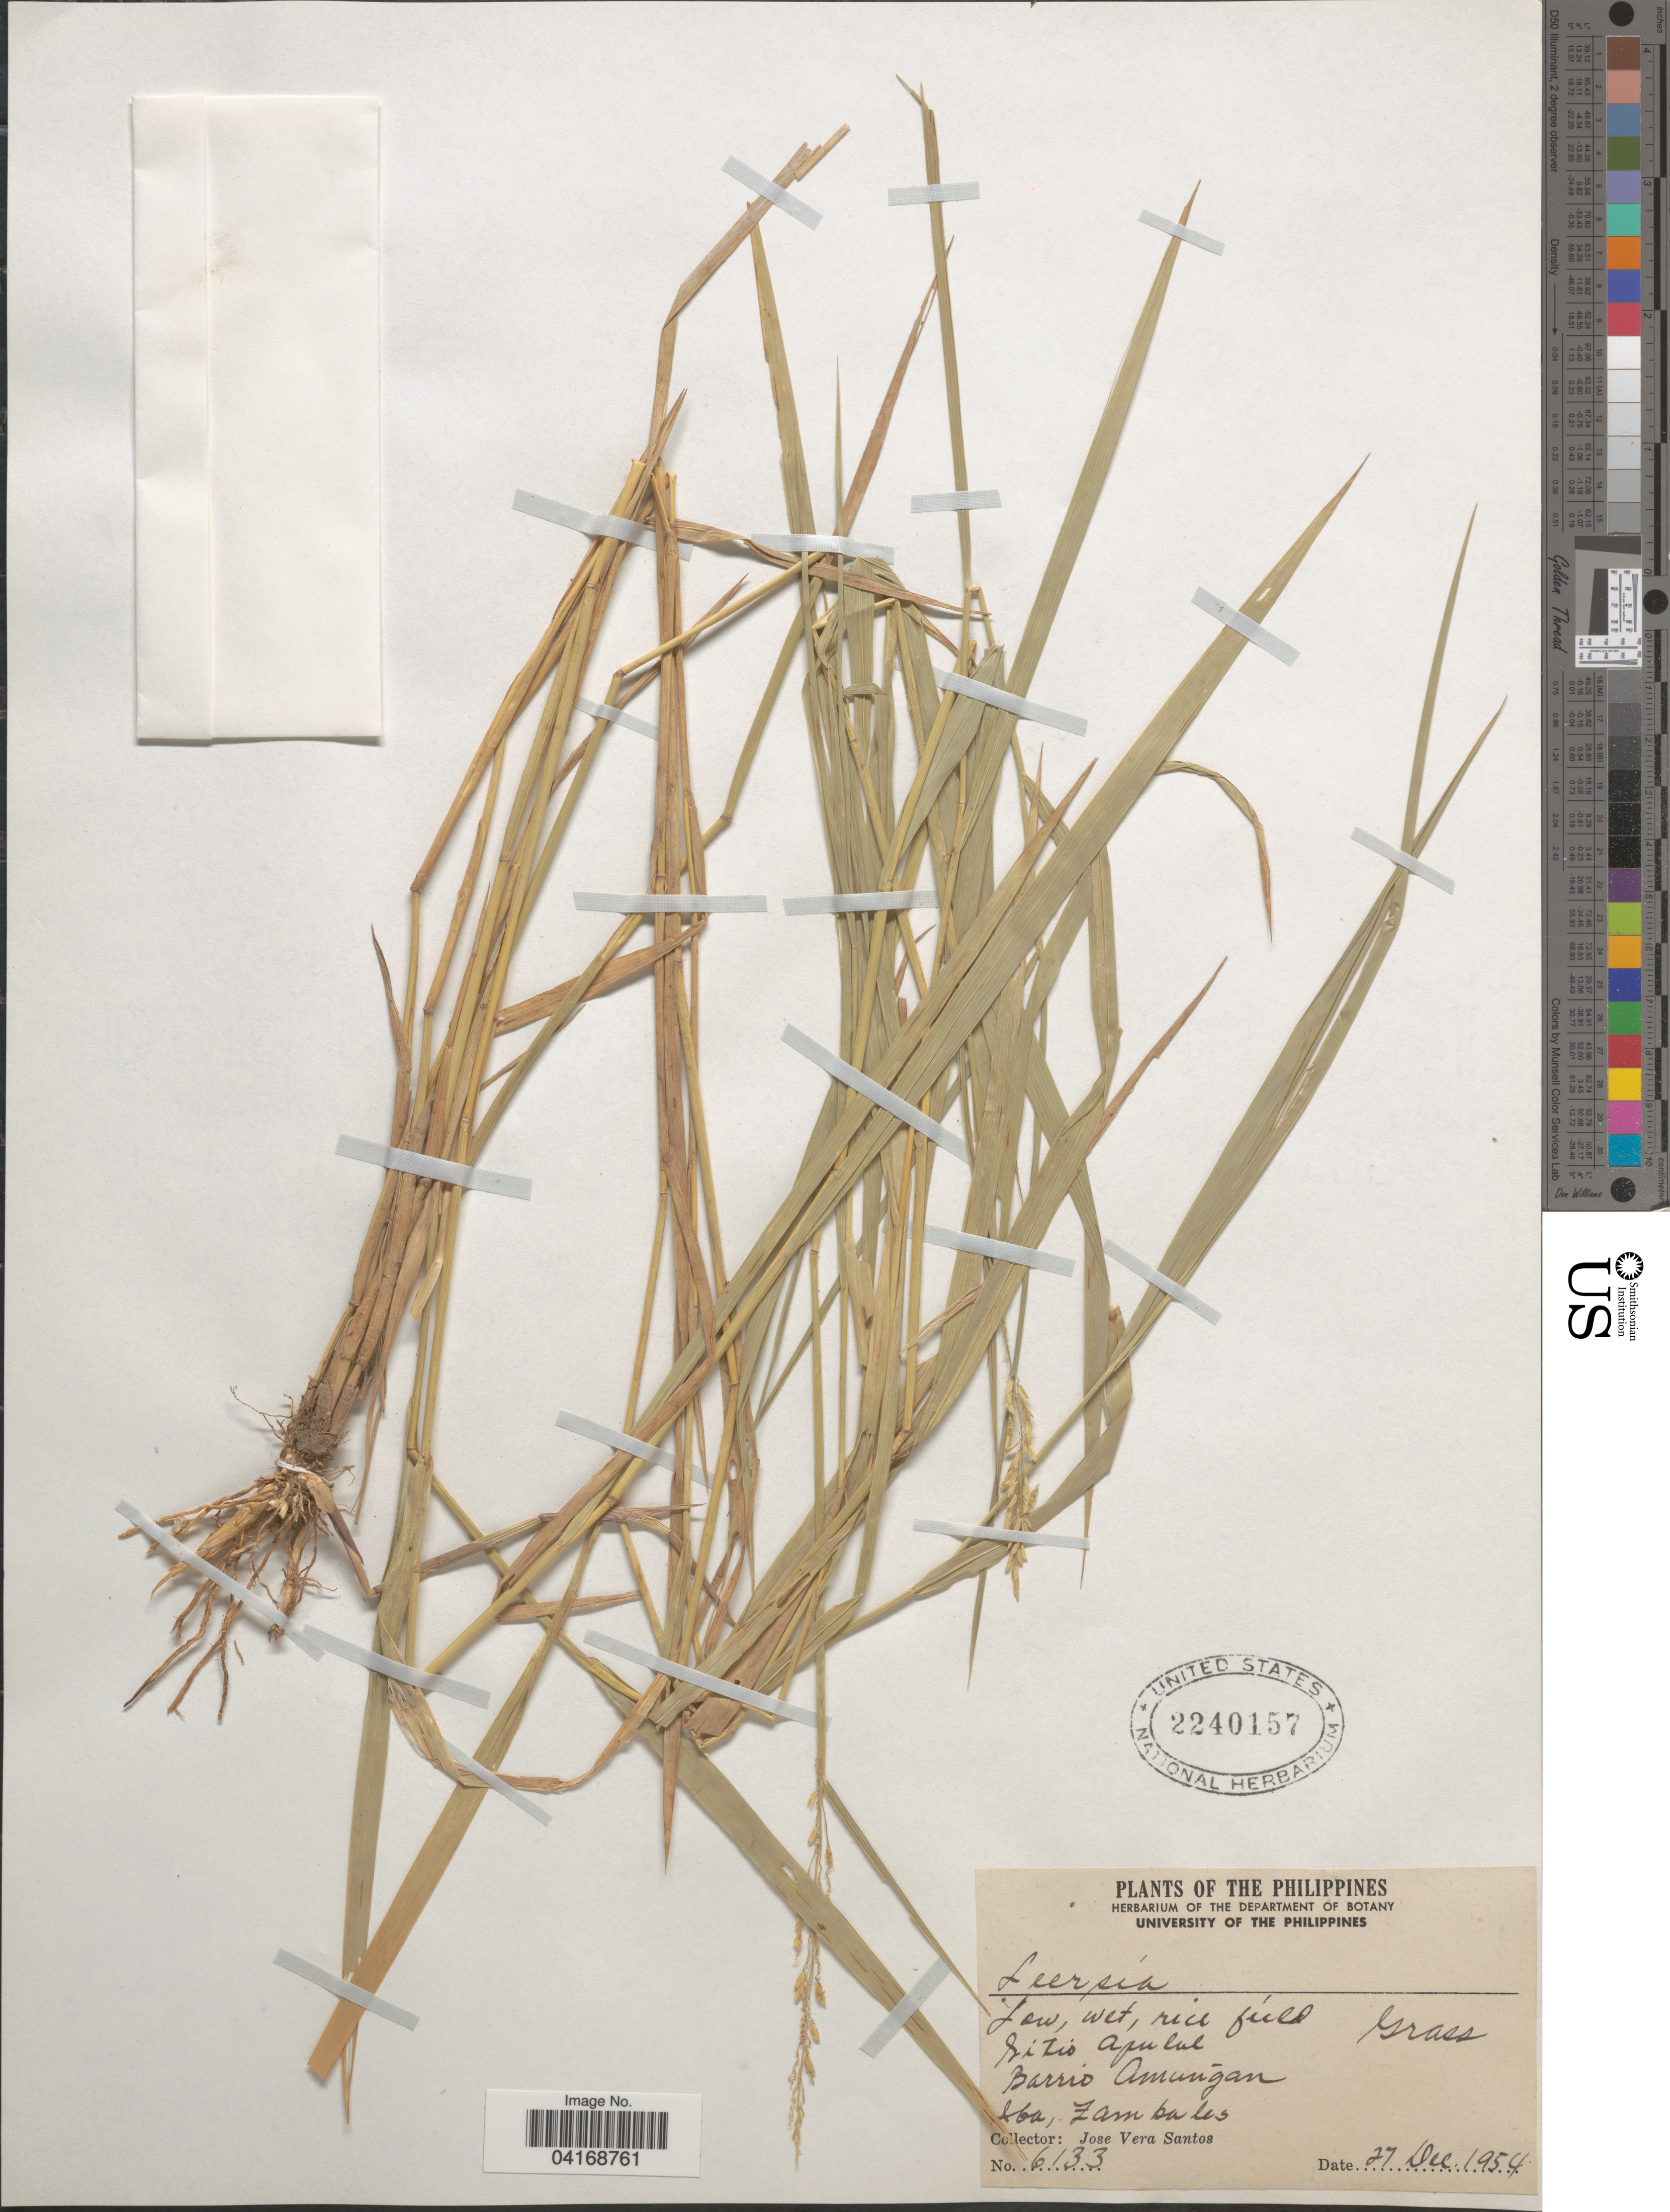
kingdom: Plantae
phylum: Tracheophyta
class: Liliopsida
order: Poales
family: Poaceae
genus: Leersia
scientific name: Leersia sp.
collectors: J. Vera Santos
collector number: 6133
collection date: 1954-12-27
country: Philippines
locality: Low, wet, rice field. Sitio Apulul. Barrio Amungan. Aba, Zambales.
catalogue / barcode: US 2240157